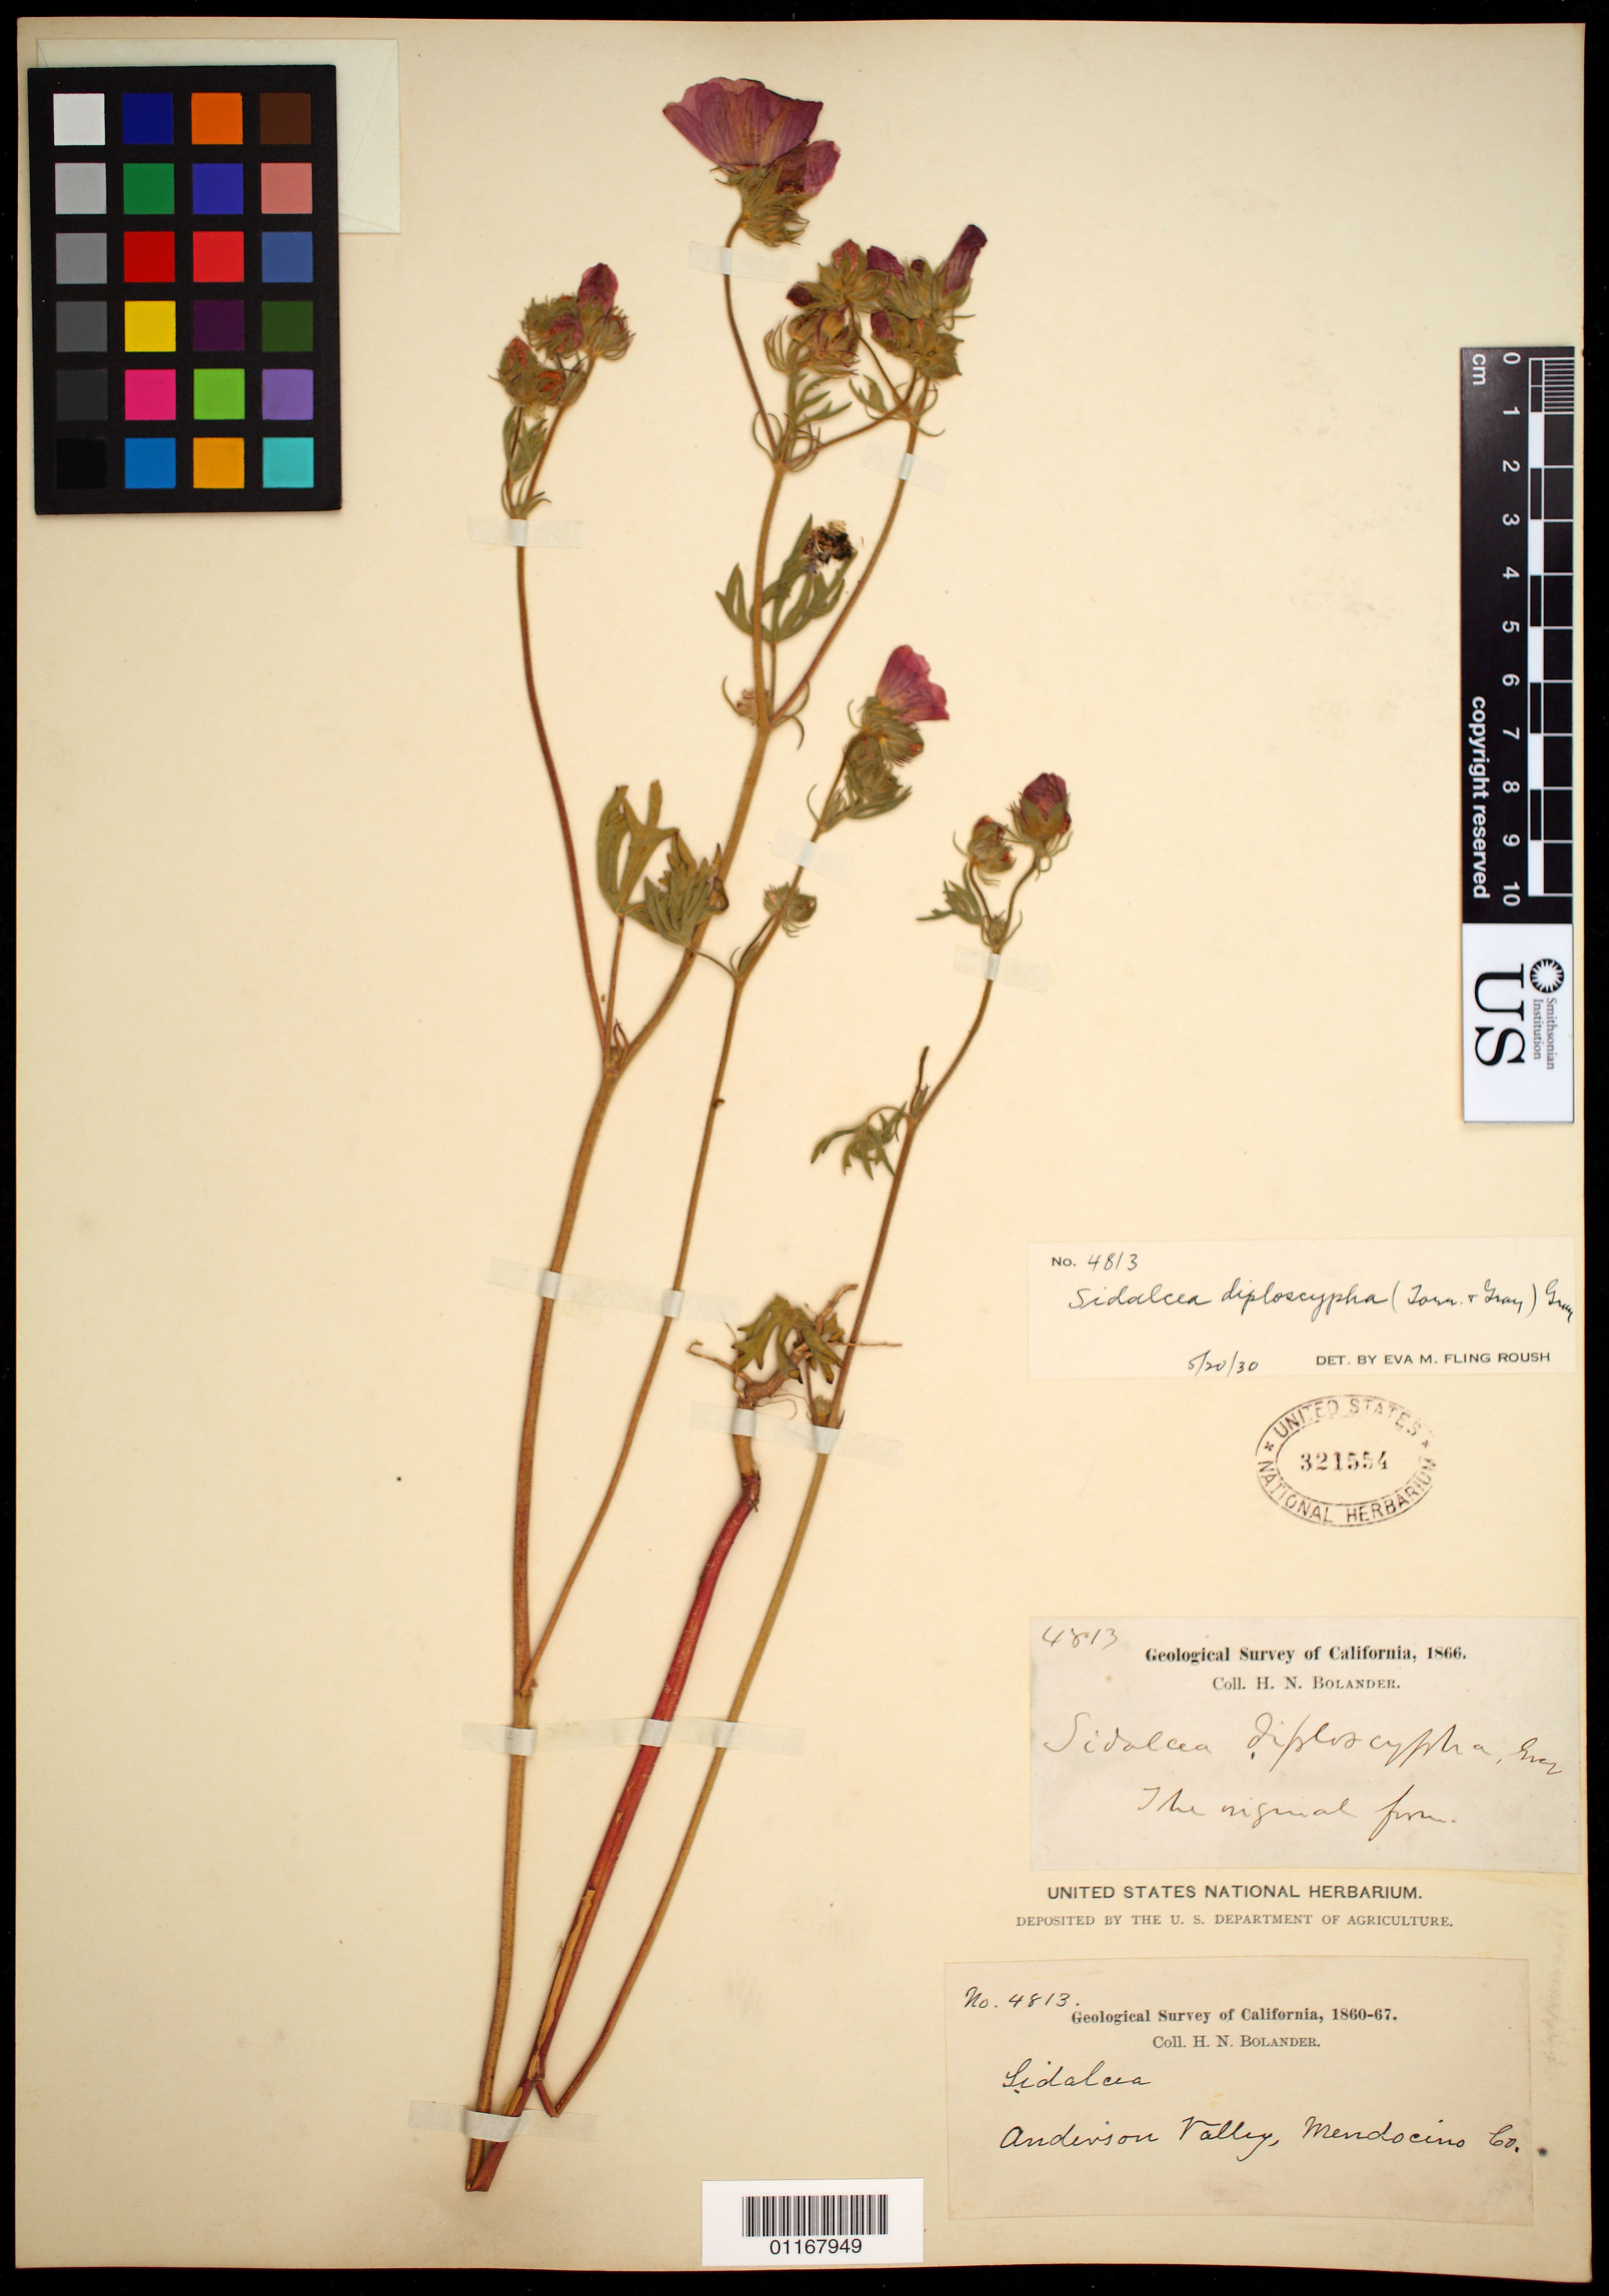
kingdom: Plantae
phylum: Tracheophyta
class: Magnoliopsida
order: Malvales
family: Malvaceae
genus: Sidalcea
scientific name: Sidalcea diploscypha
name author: A. Gray ex Benth.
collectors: H. Bolander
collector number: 4813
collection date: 1860/1867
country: United States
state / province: California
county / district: Mendocino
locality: Anderson Valley.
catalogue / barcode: US 321554